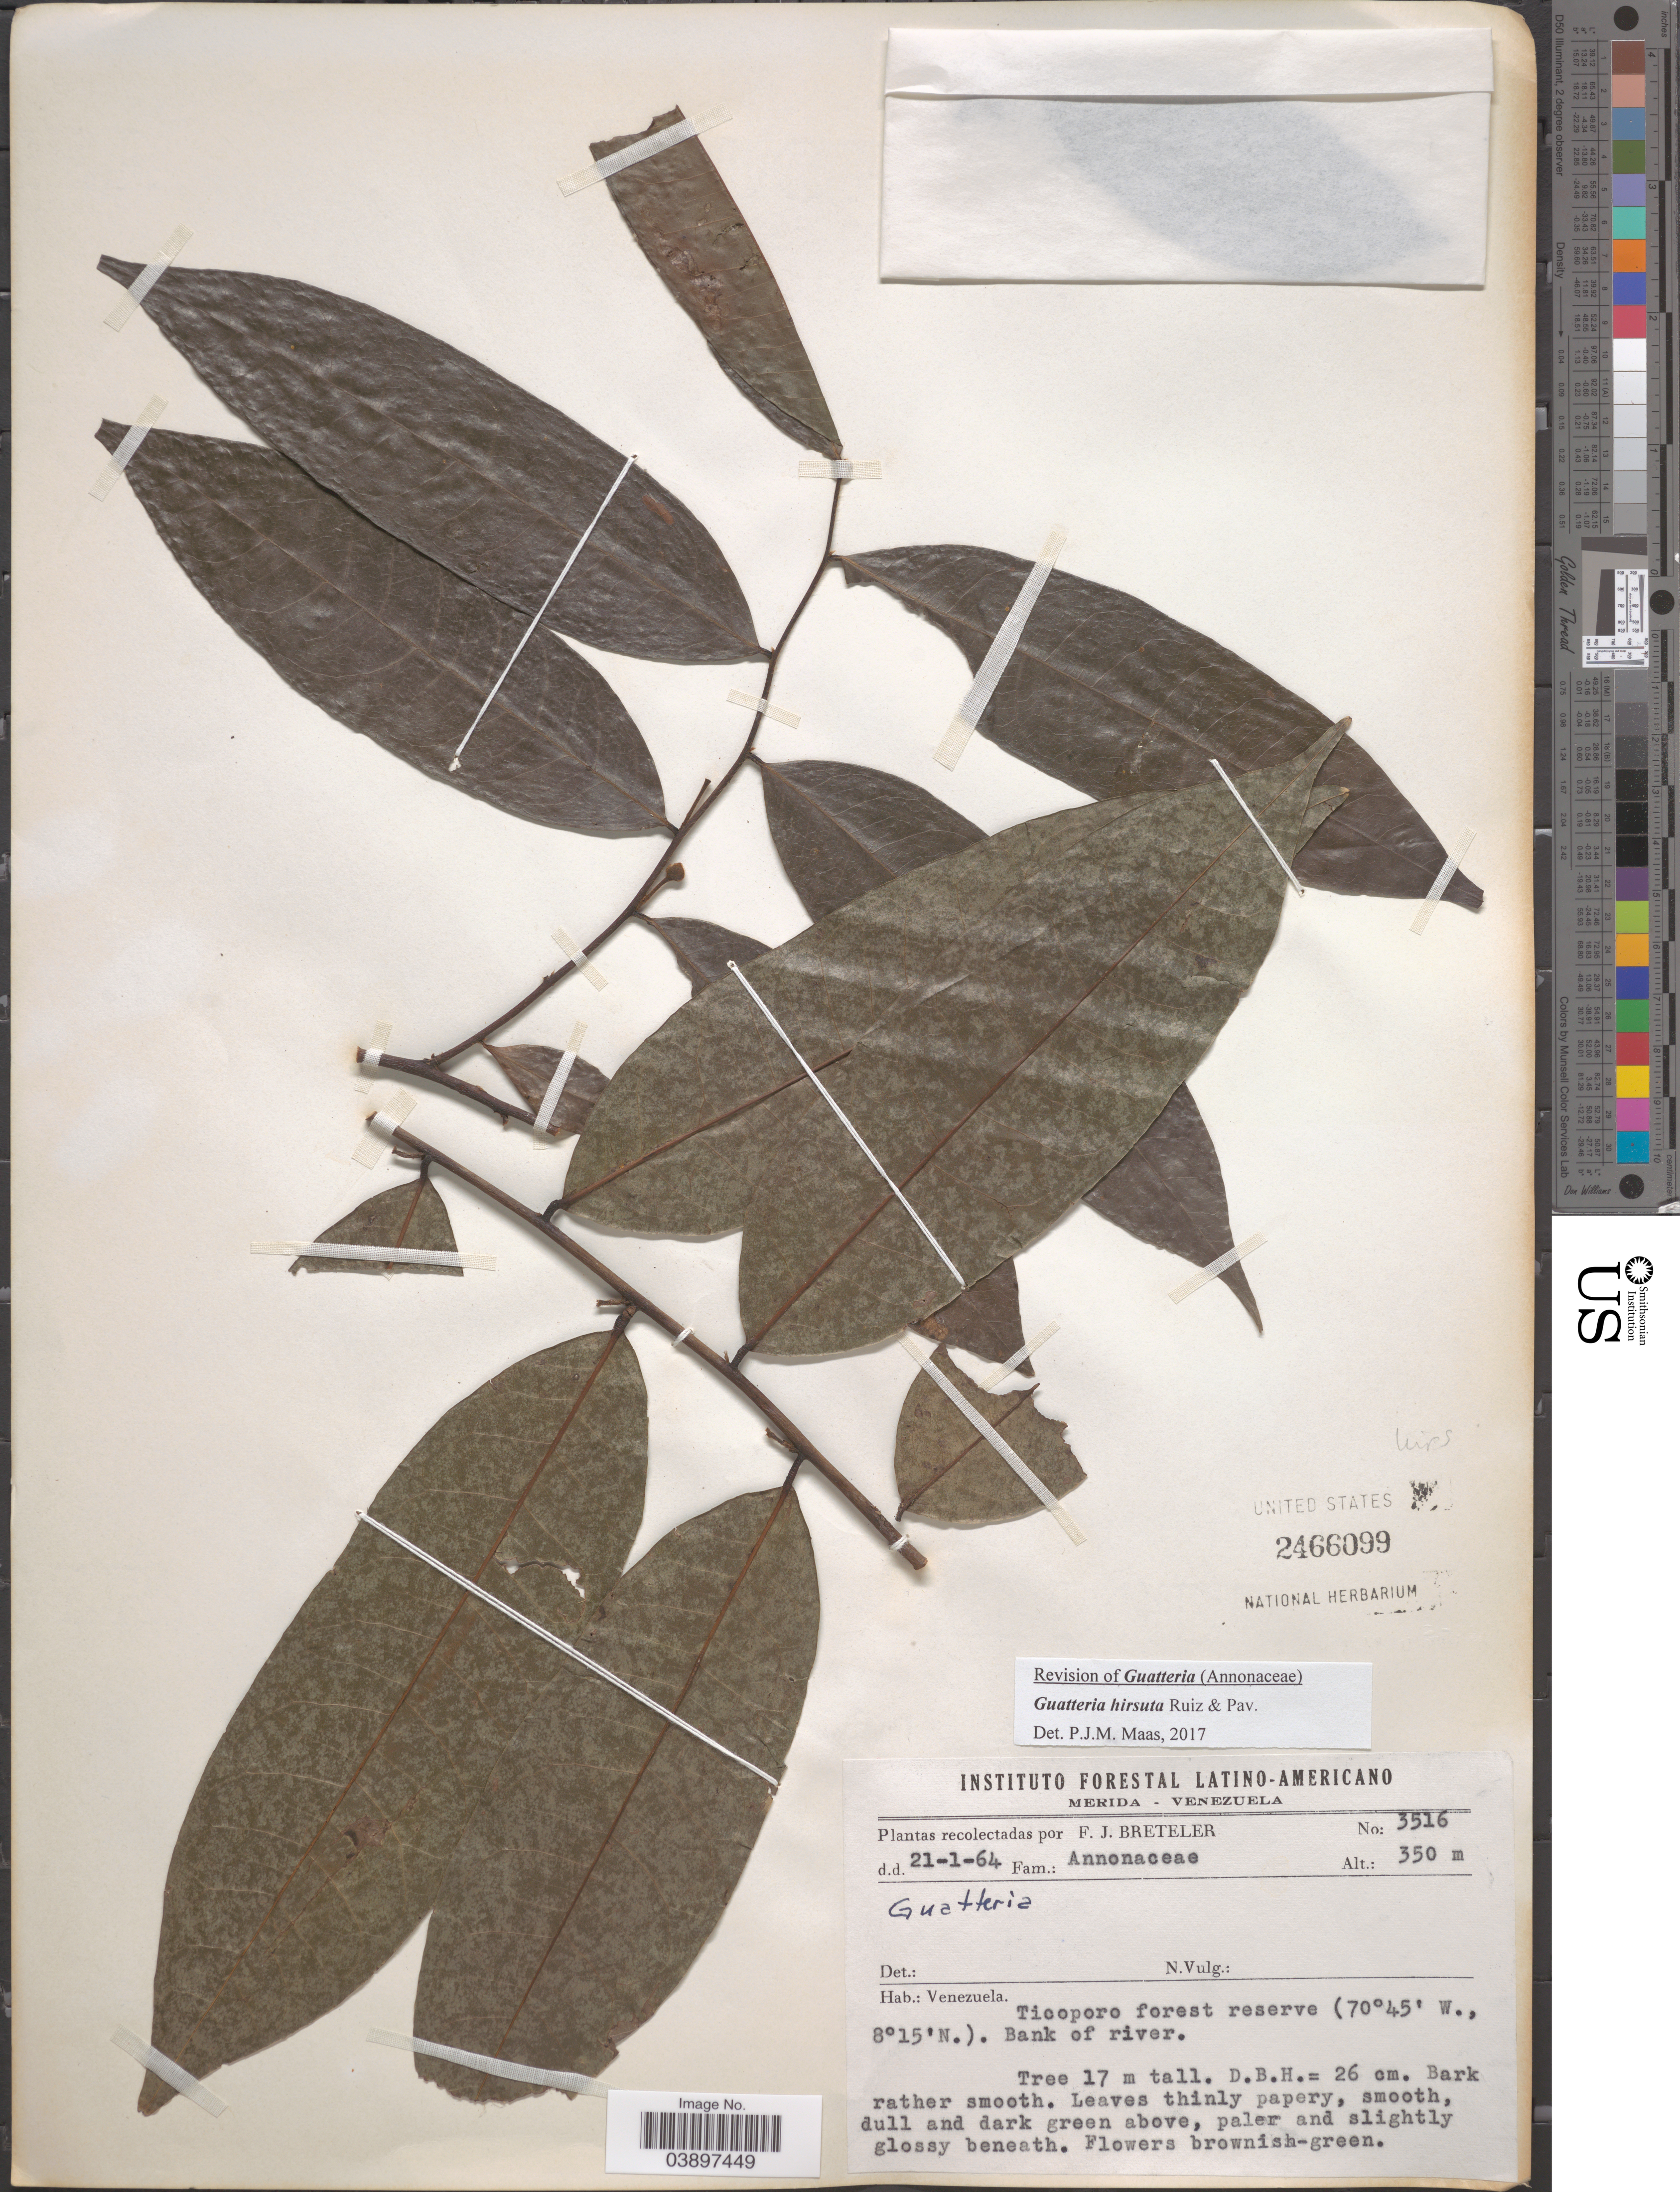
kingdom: Plantae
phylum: Tracheophyta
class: Magnoliopsida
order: Magnoliales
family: Annonaceae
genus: Guatteria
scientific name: Guatteria hirsuta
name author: Ruiz & Pav.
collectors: F. J. Breteler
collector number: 3516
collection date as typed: Transcribed d/m/y: 21/1/64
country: Venezuela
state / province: Merida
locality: Ticoporo forest reserve. Bank of river.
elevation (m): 350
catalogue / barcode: US 2466099